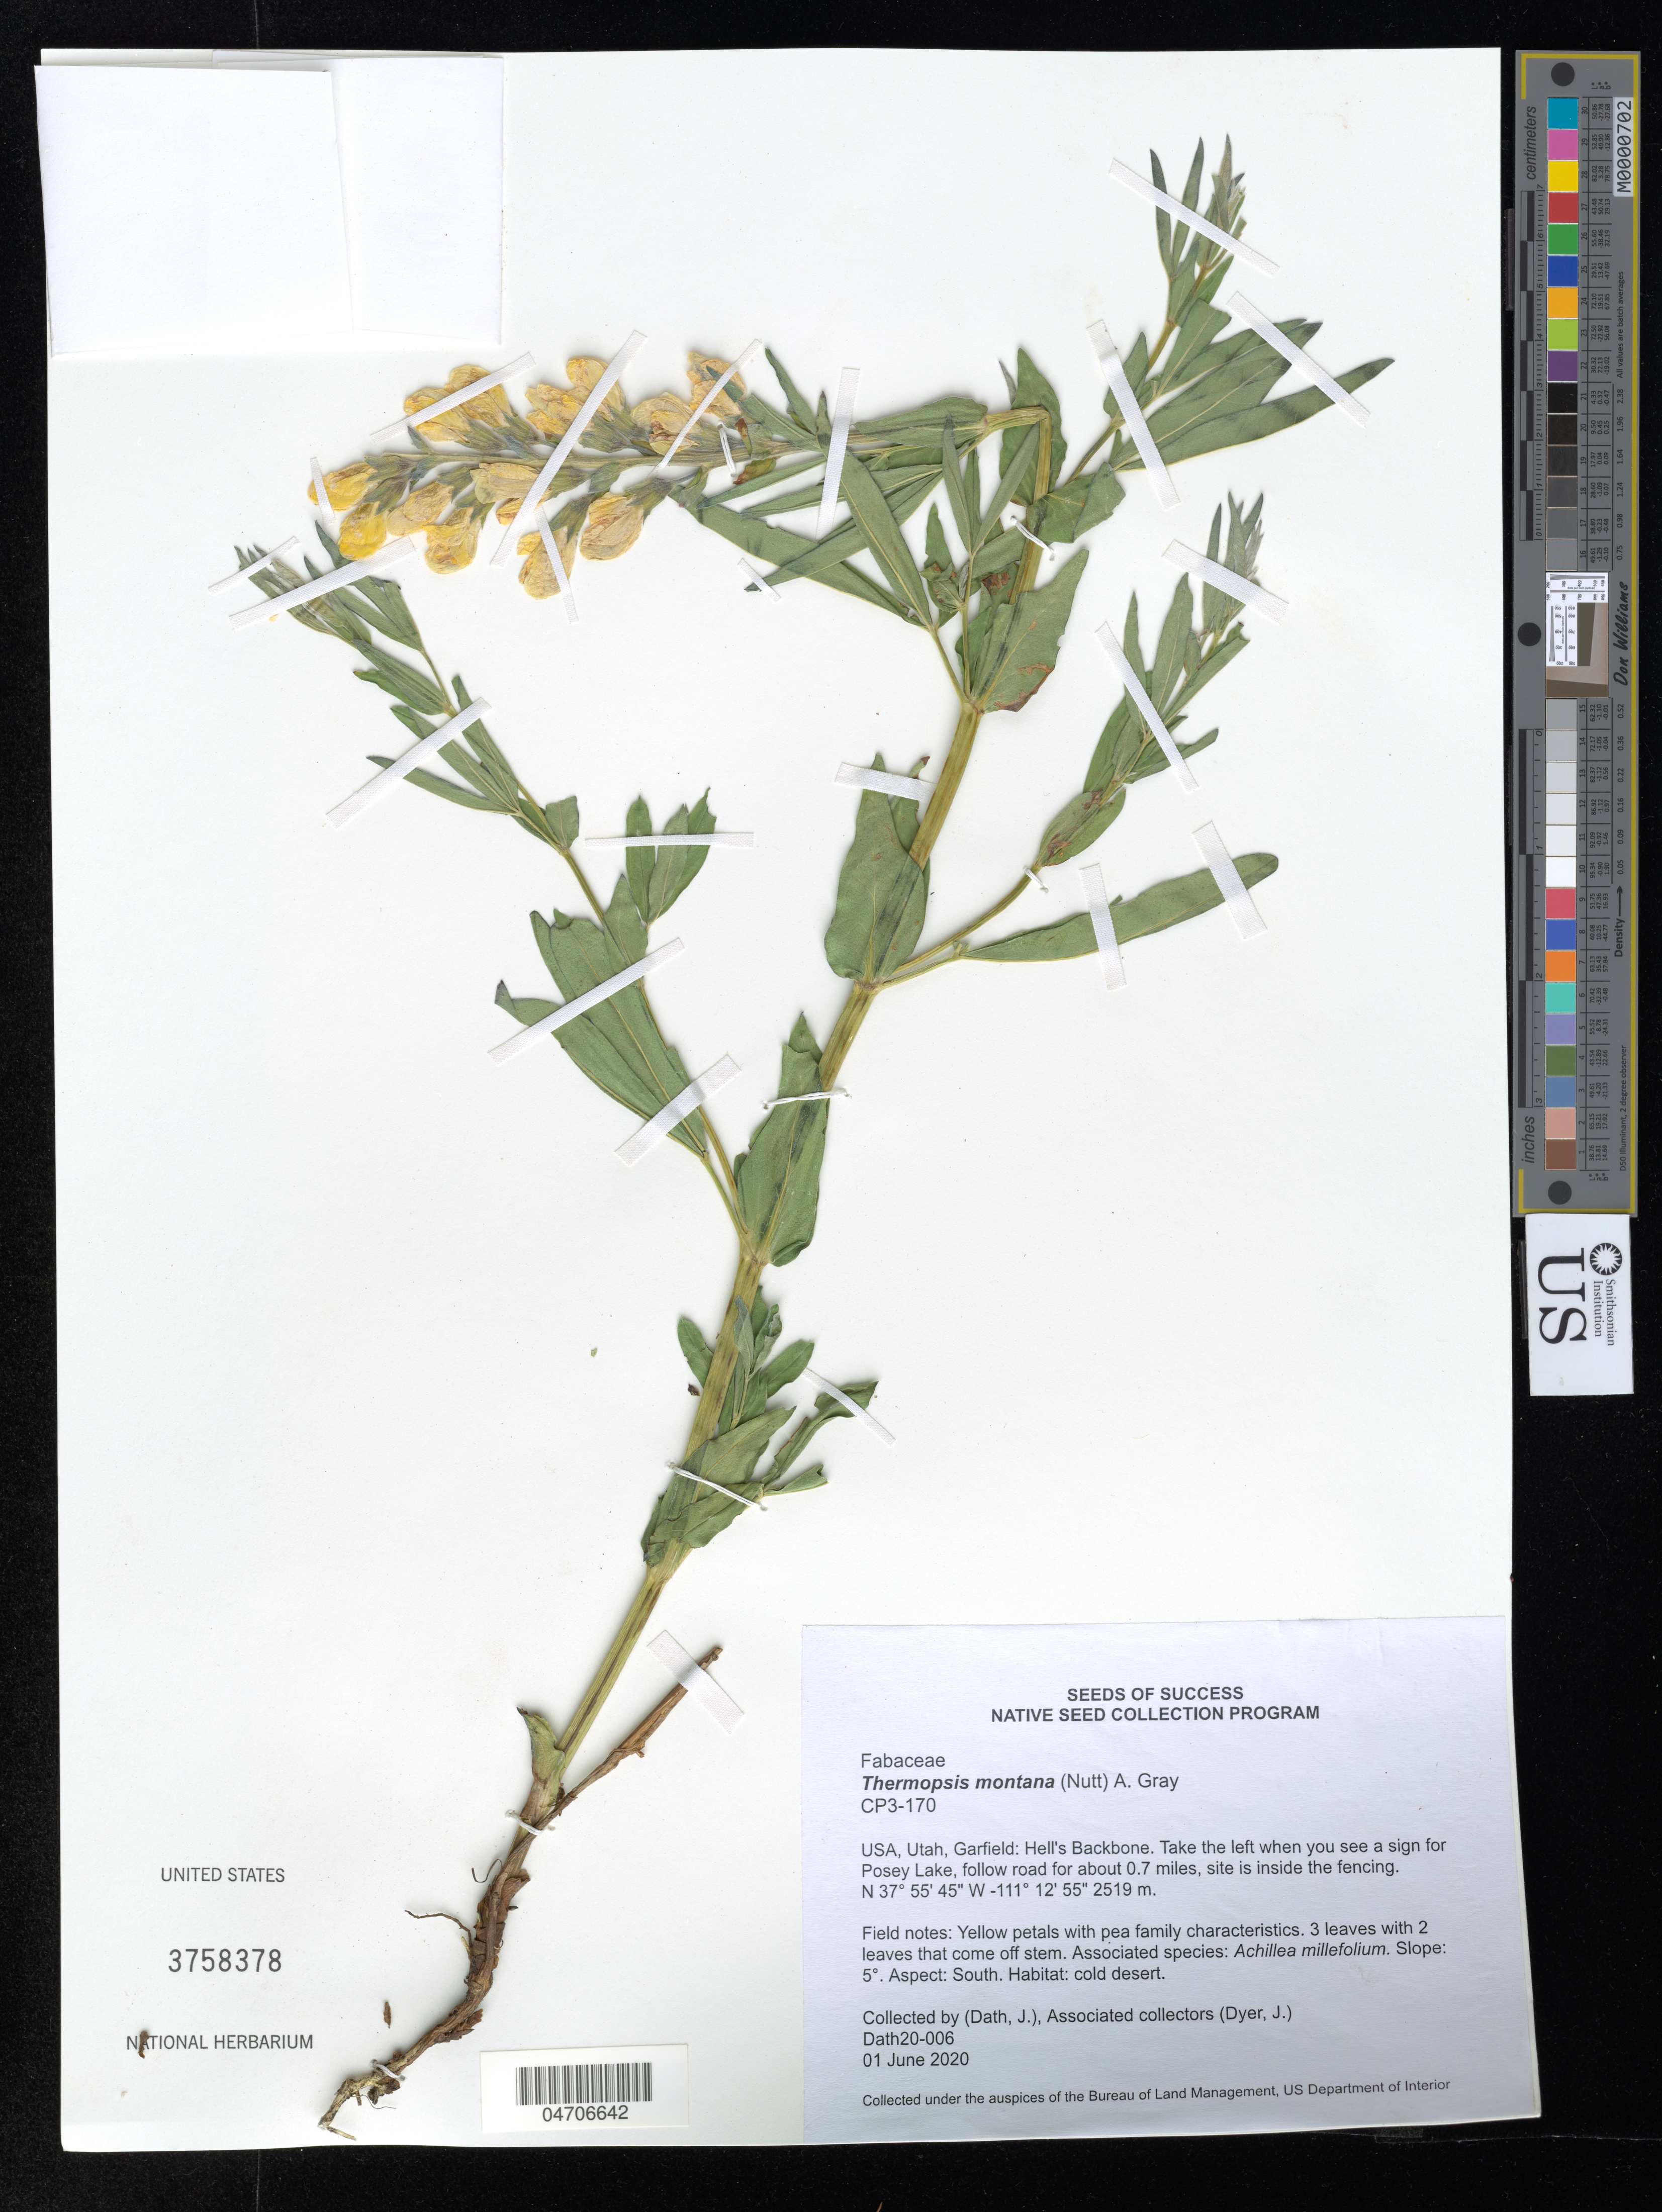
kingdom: Plantae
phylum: Tracheophyta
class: Magnoliopsida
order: Fabales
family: Fabaceae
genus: Thermopsis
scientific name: Thermopsis montana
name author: Nutt.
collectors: B. Losee & J. Dyer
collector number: Dath20-006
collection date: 2020-06-01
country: United States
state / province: Utah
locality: Garfield: Hell's Backbone. Take the left when you see a sign for Posey Lake, follow road for about 0.7 miles, site is inside the fencing.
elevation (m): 2519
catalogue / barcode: US 3758378